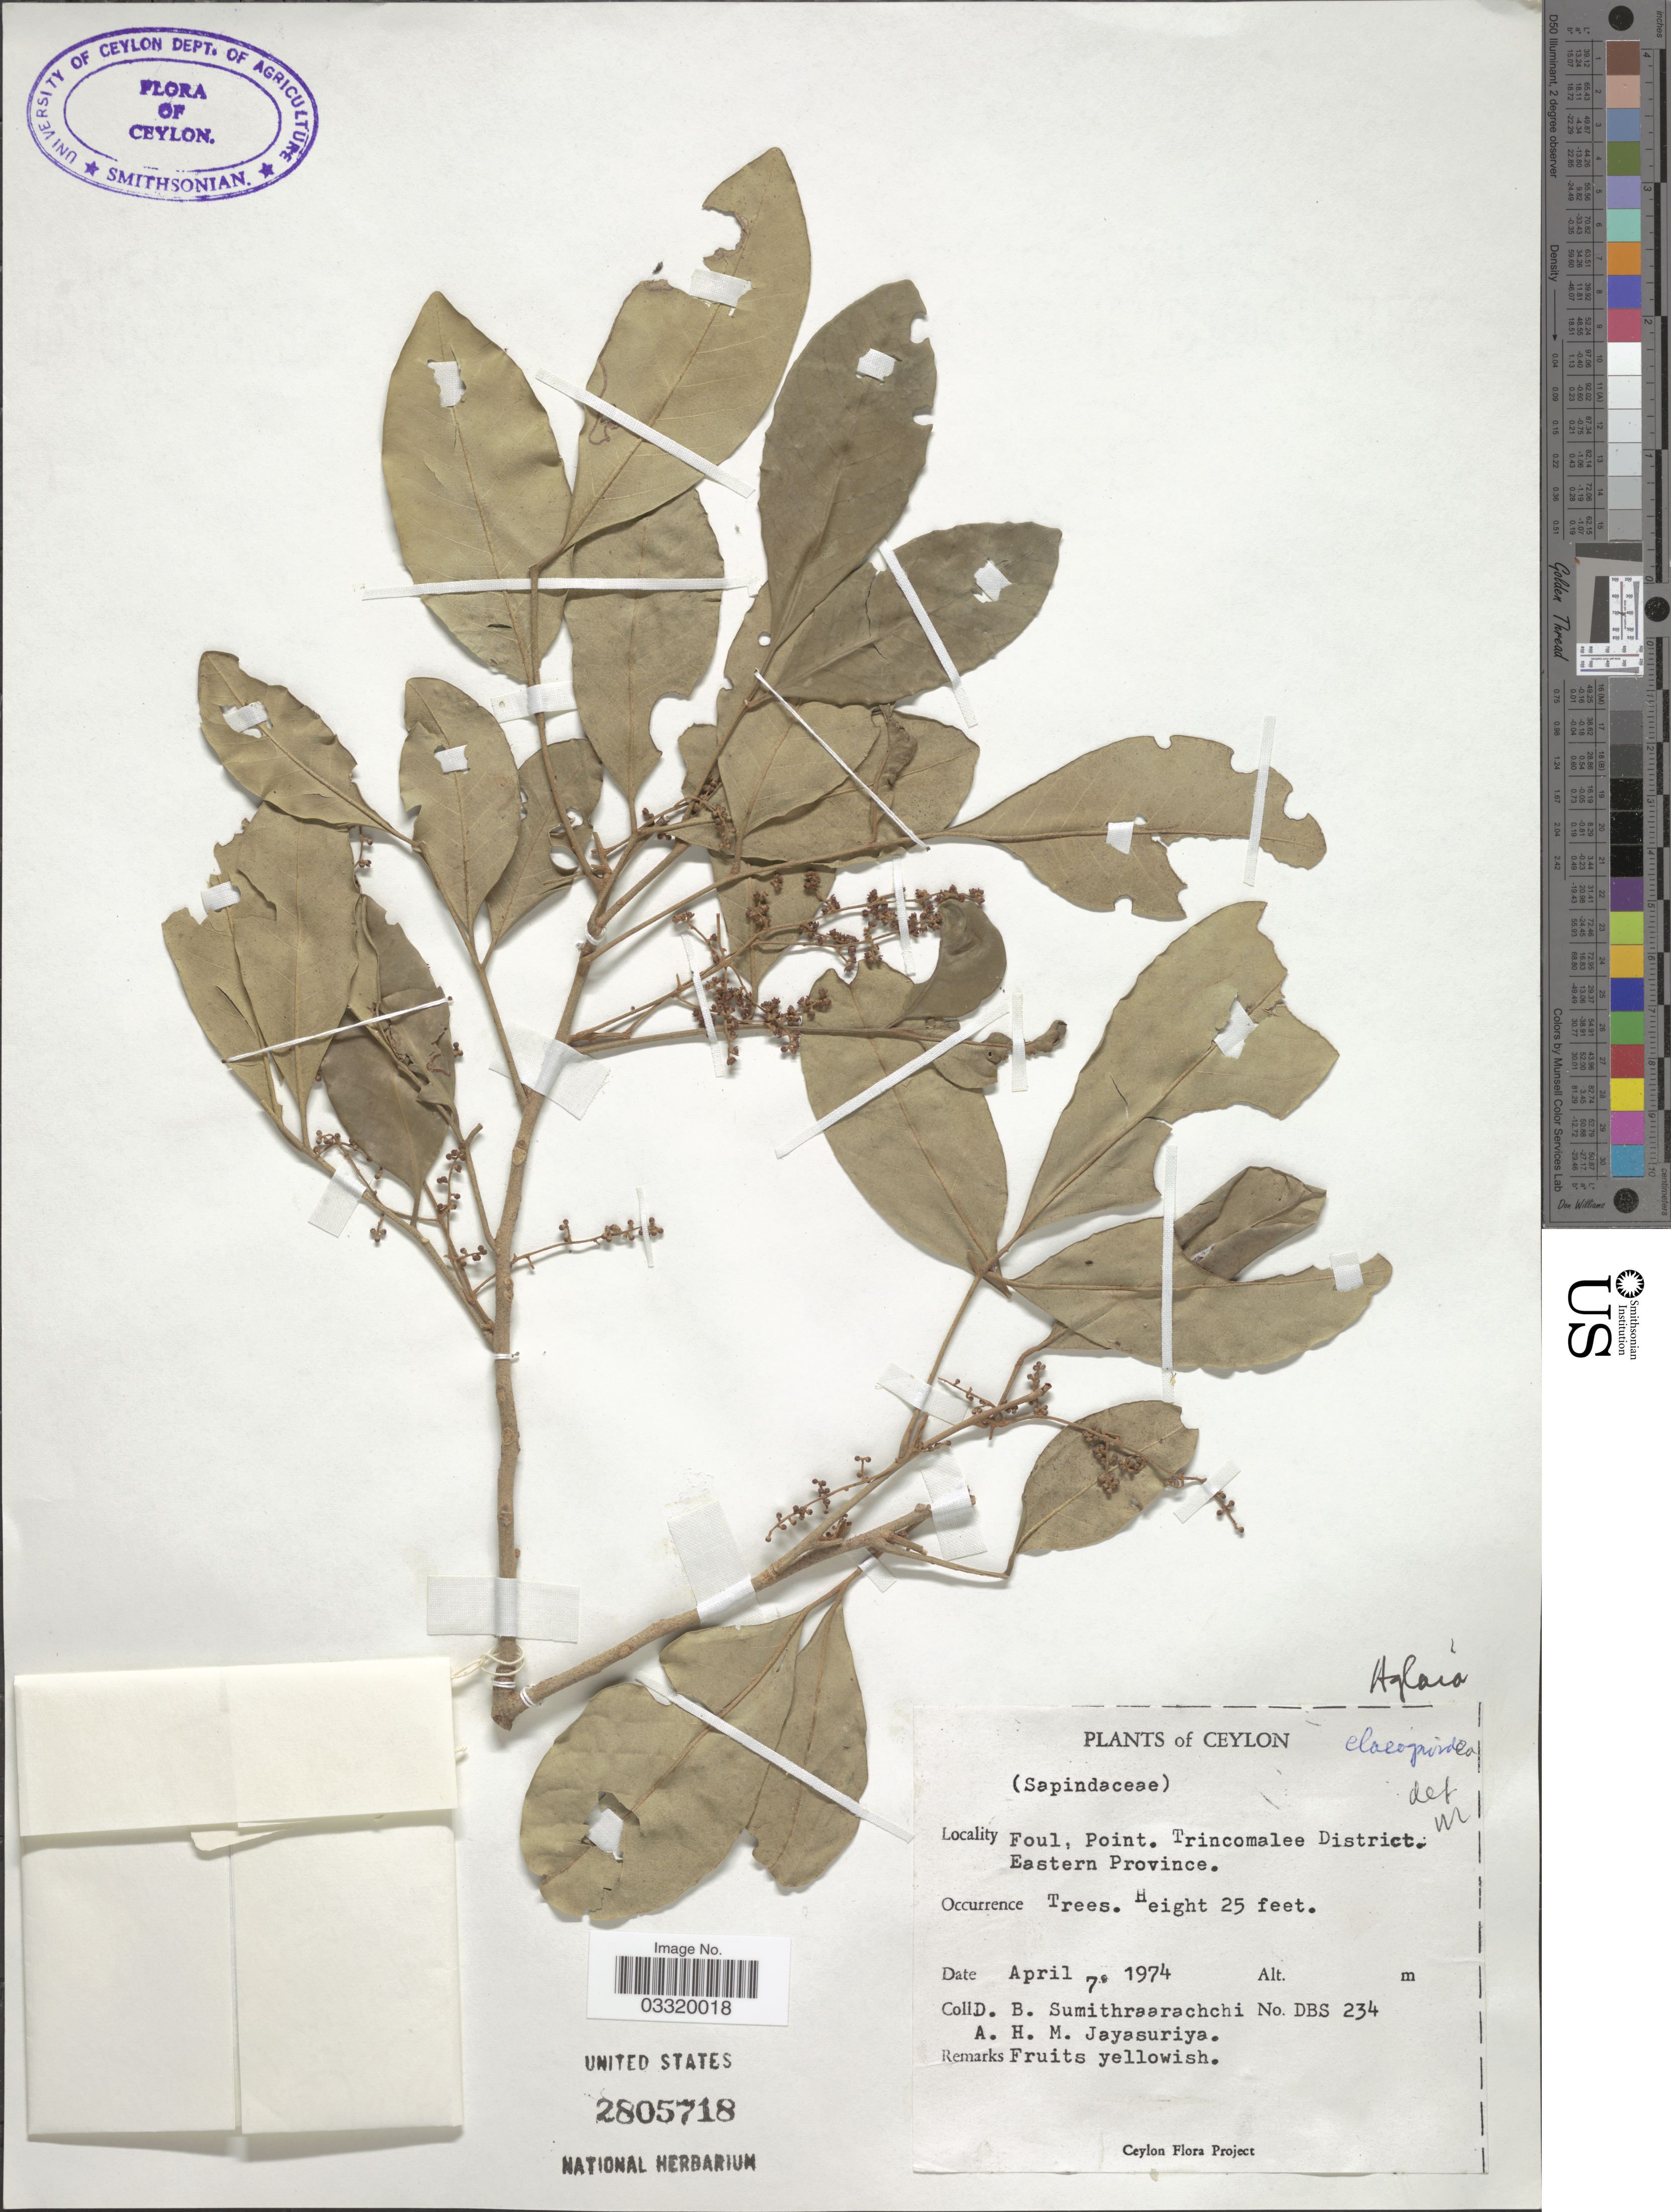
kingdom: Plantae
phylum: Tracheophyta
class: Magnoliopsida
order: Sapindales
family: Meliaceae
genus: Aglaia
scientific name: Aglaia elaeagnoidea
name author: (A. Juss.) Benth.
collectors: D. B. Sumithraarachchi & A. H. Jayasuriya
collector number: DBS 234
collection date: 1974-04-07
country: Sri Lanka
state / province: Eastern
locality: Ceylon. Foul, Point. Trincomalee District.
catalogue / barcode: US 2805718